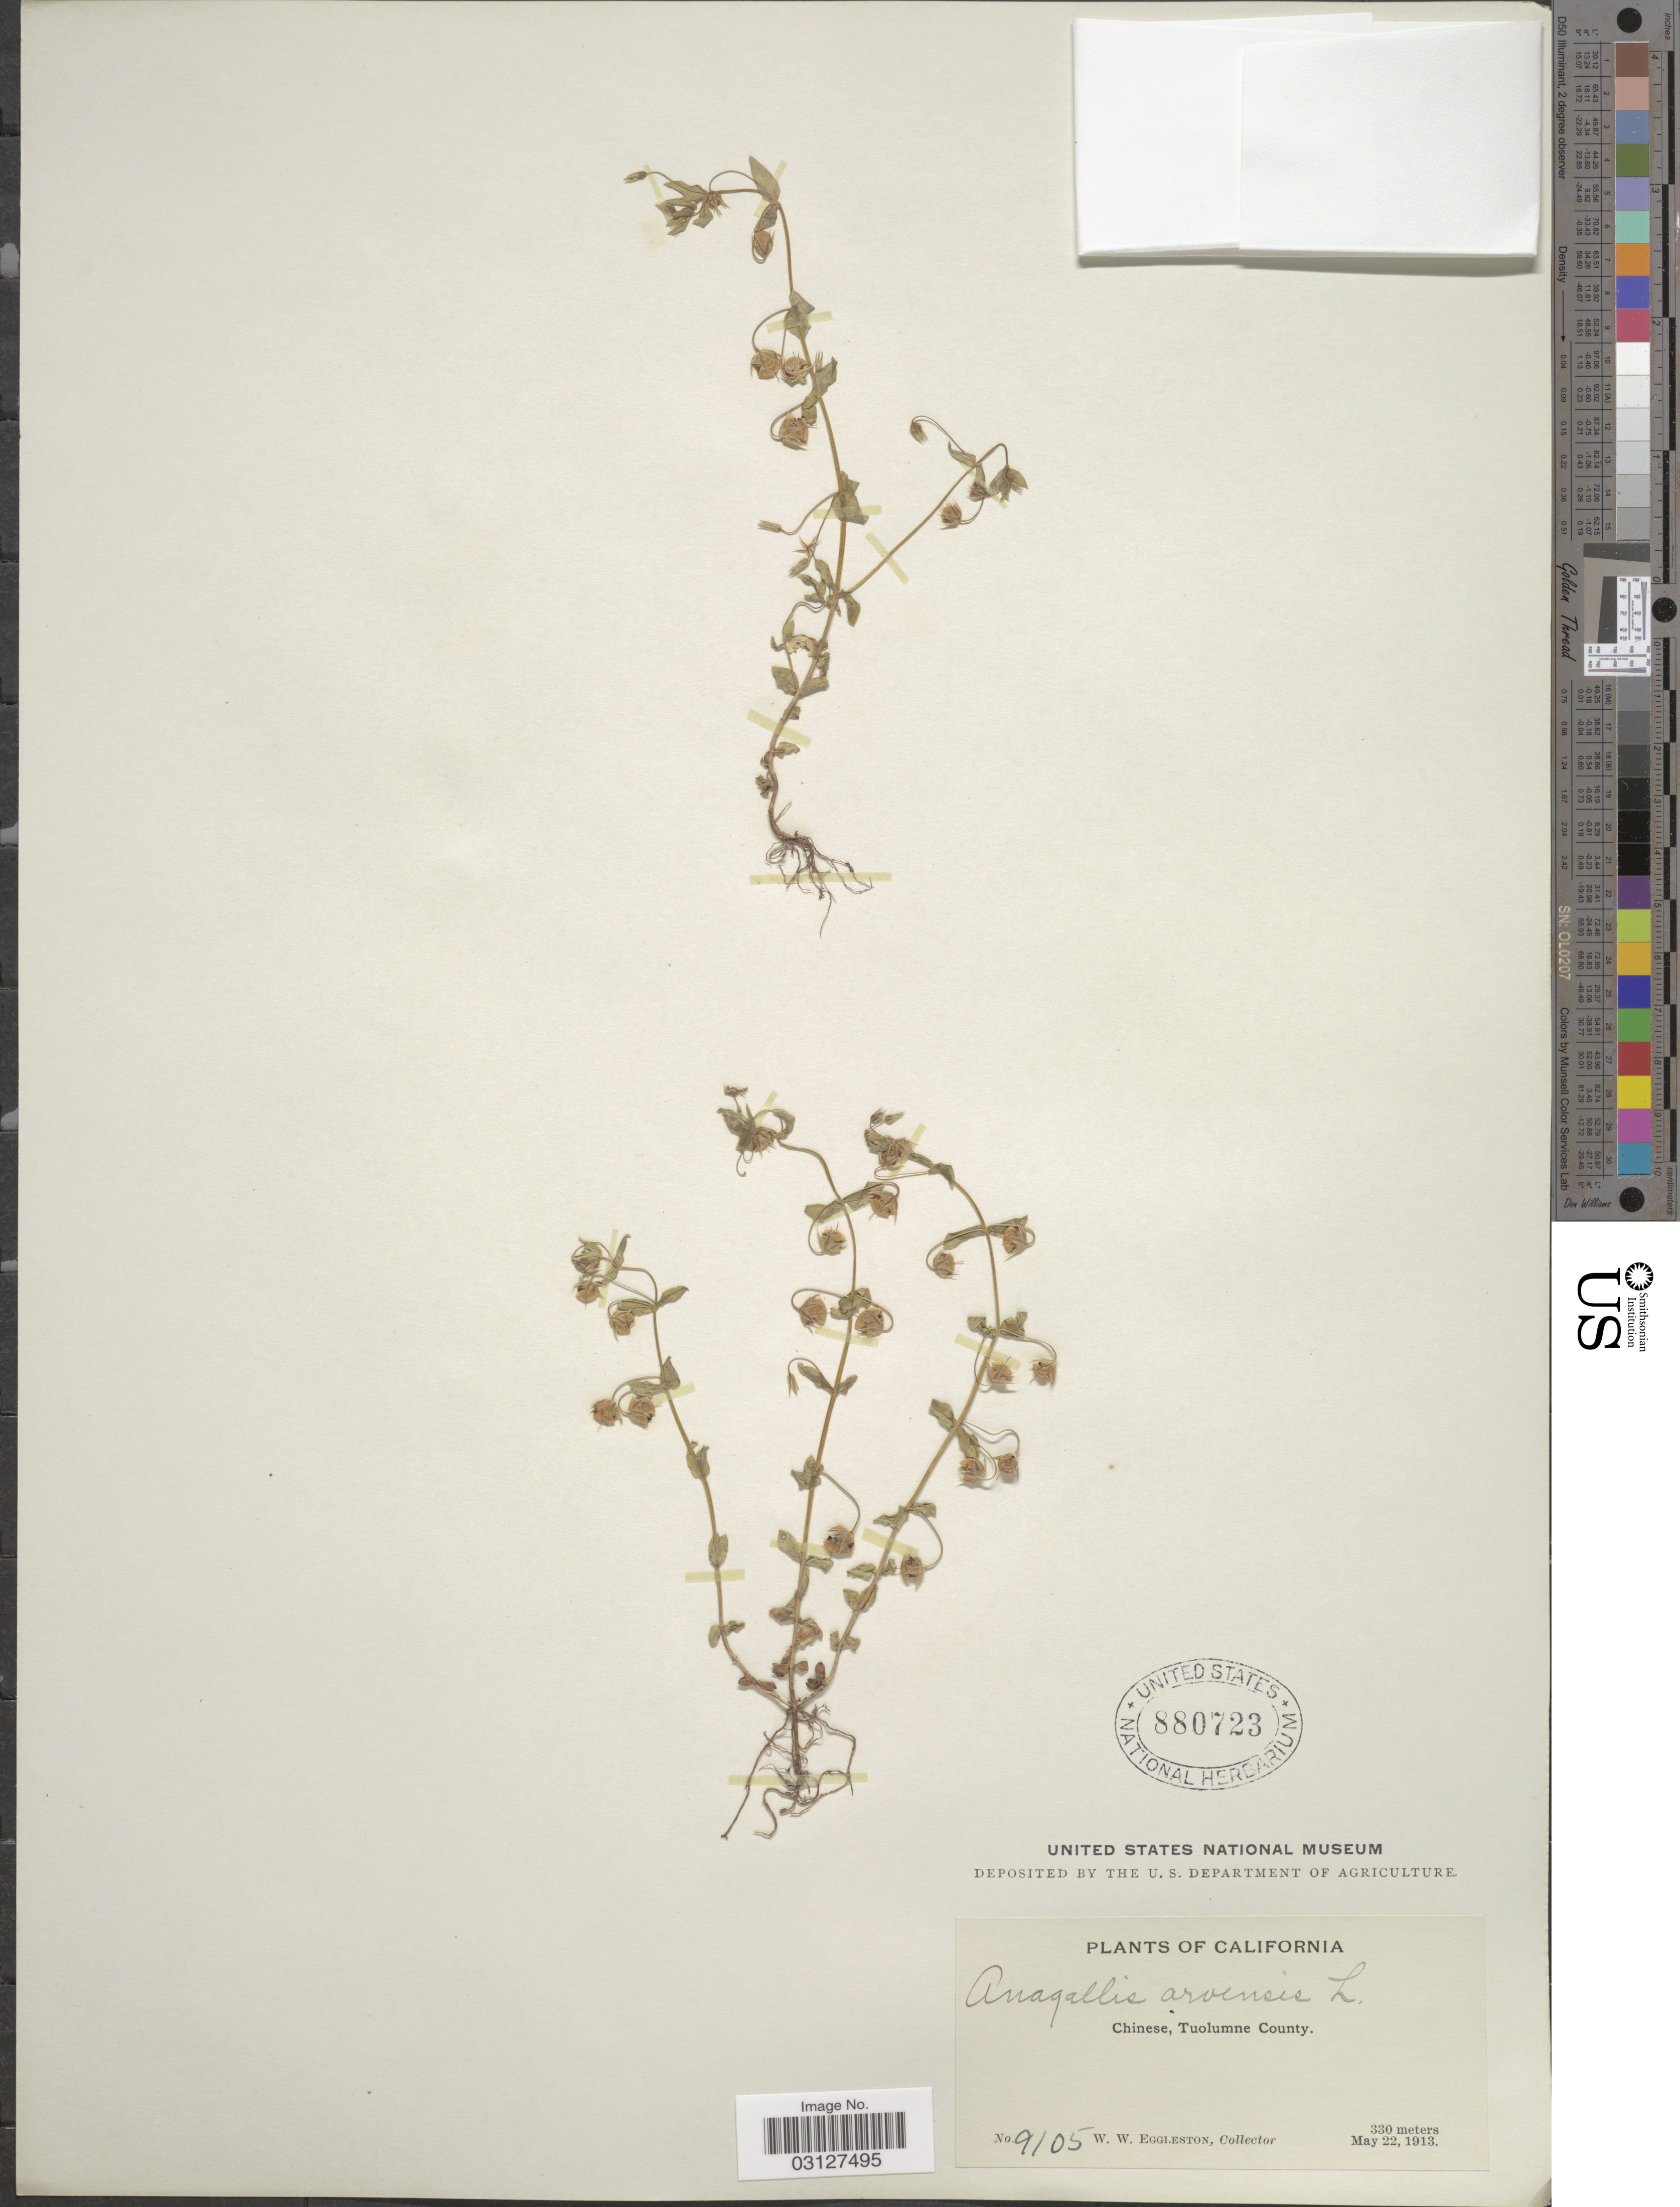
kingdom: Plantae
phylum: Tracheophyta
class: Magnoliopsida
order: Ericales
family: Primulaceae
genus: Anagallis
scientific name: Anagallis arvensis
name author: L.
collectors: W. W. Eggleston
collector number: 9105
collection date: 1913-05-22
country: United States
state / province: California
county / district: Tuolumne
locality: Chinese, Tuolumne County.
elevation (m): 330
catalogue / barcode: US 880723